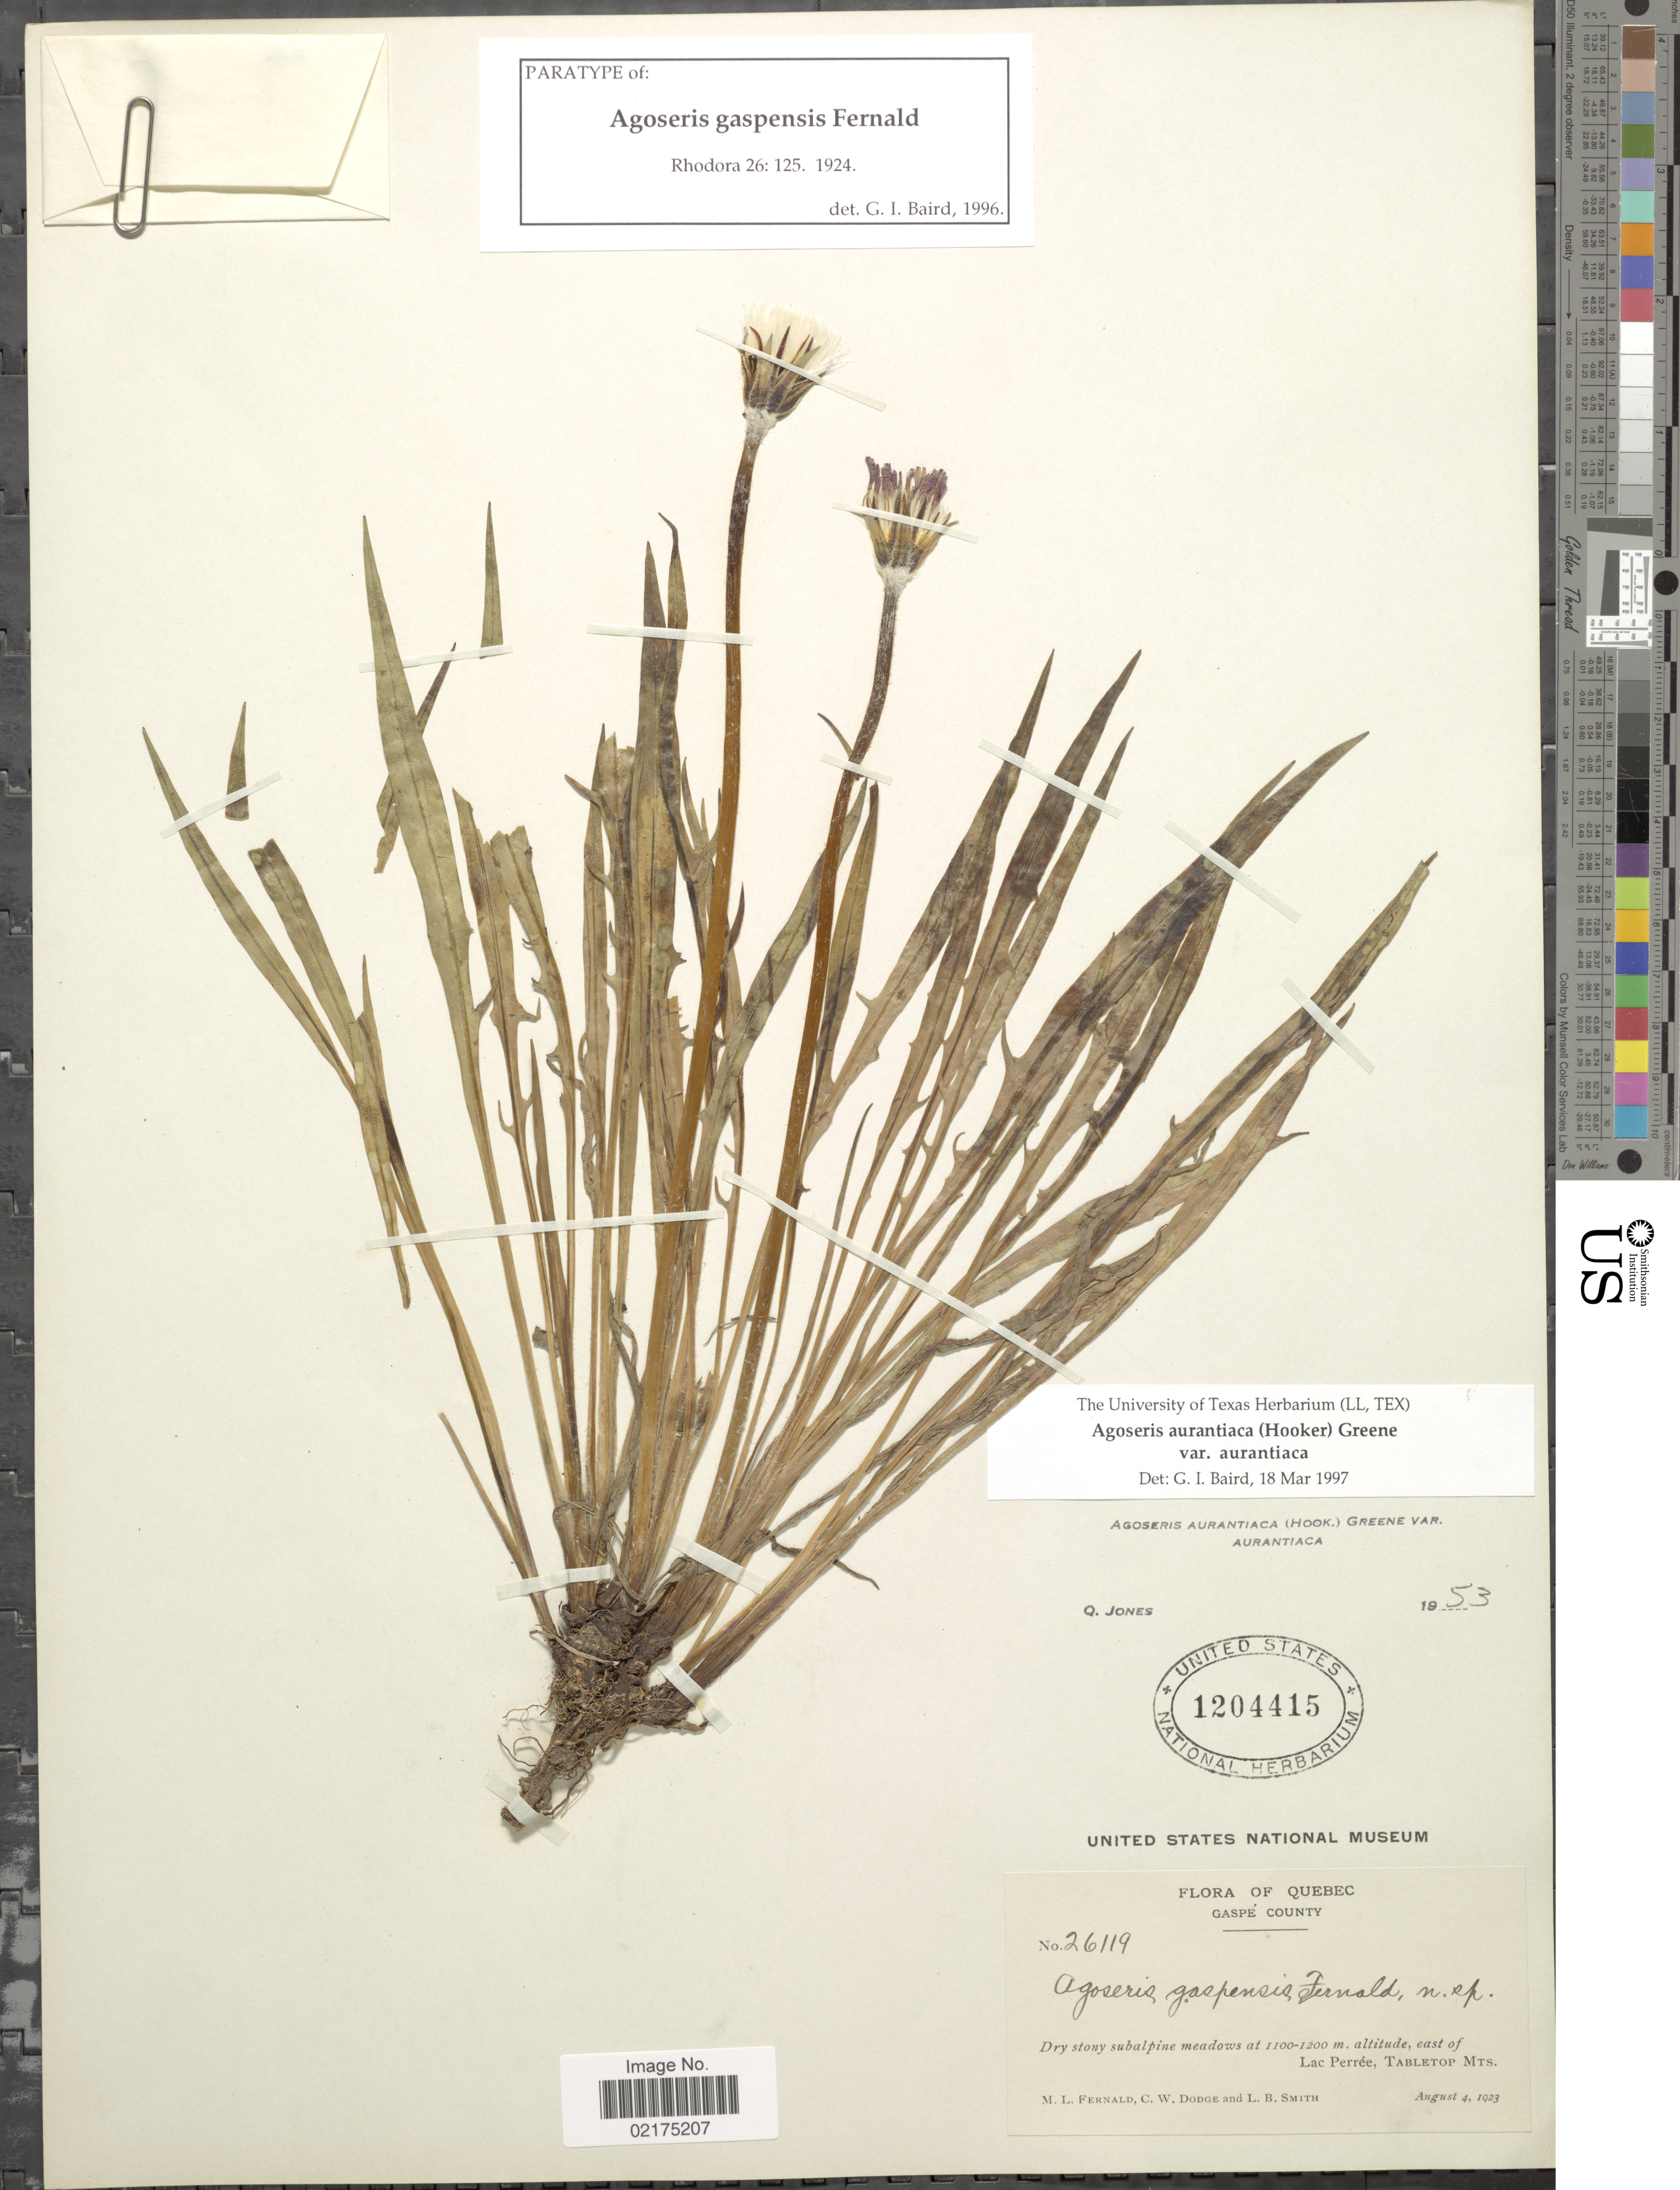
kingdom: Plantae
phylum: Tracheophyta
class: Magnoliopsida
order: Asterales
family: Asteraceae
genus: Agoseris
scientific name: Agoseris aurantiaca var. aurantiaca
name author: (Hook.) Greene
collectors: M. L. Fernald, C. Dodge & L. Smith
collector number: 26119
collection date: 1923-08-04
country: Canada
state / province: Quebec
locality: Gaspe County, East of Lac Perree, Tabletop Mts.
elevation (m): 1100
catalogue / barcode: US 1204415